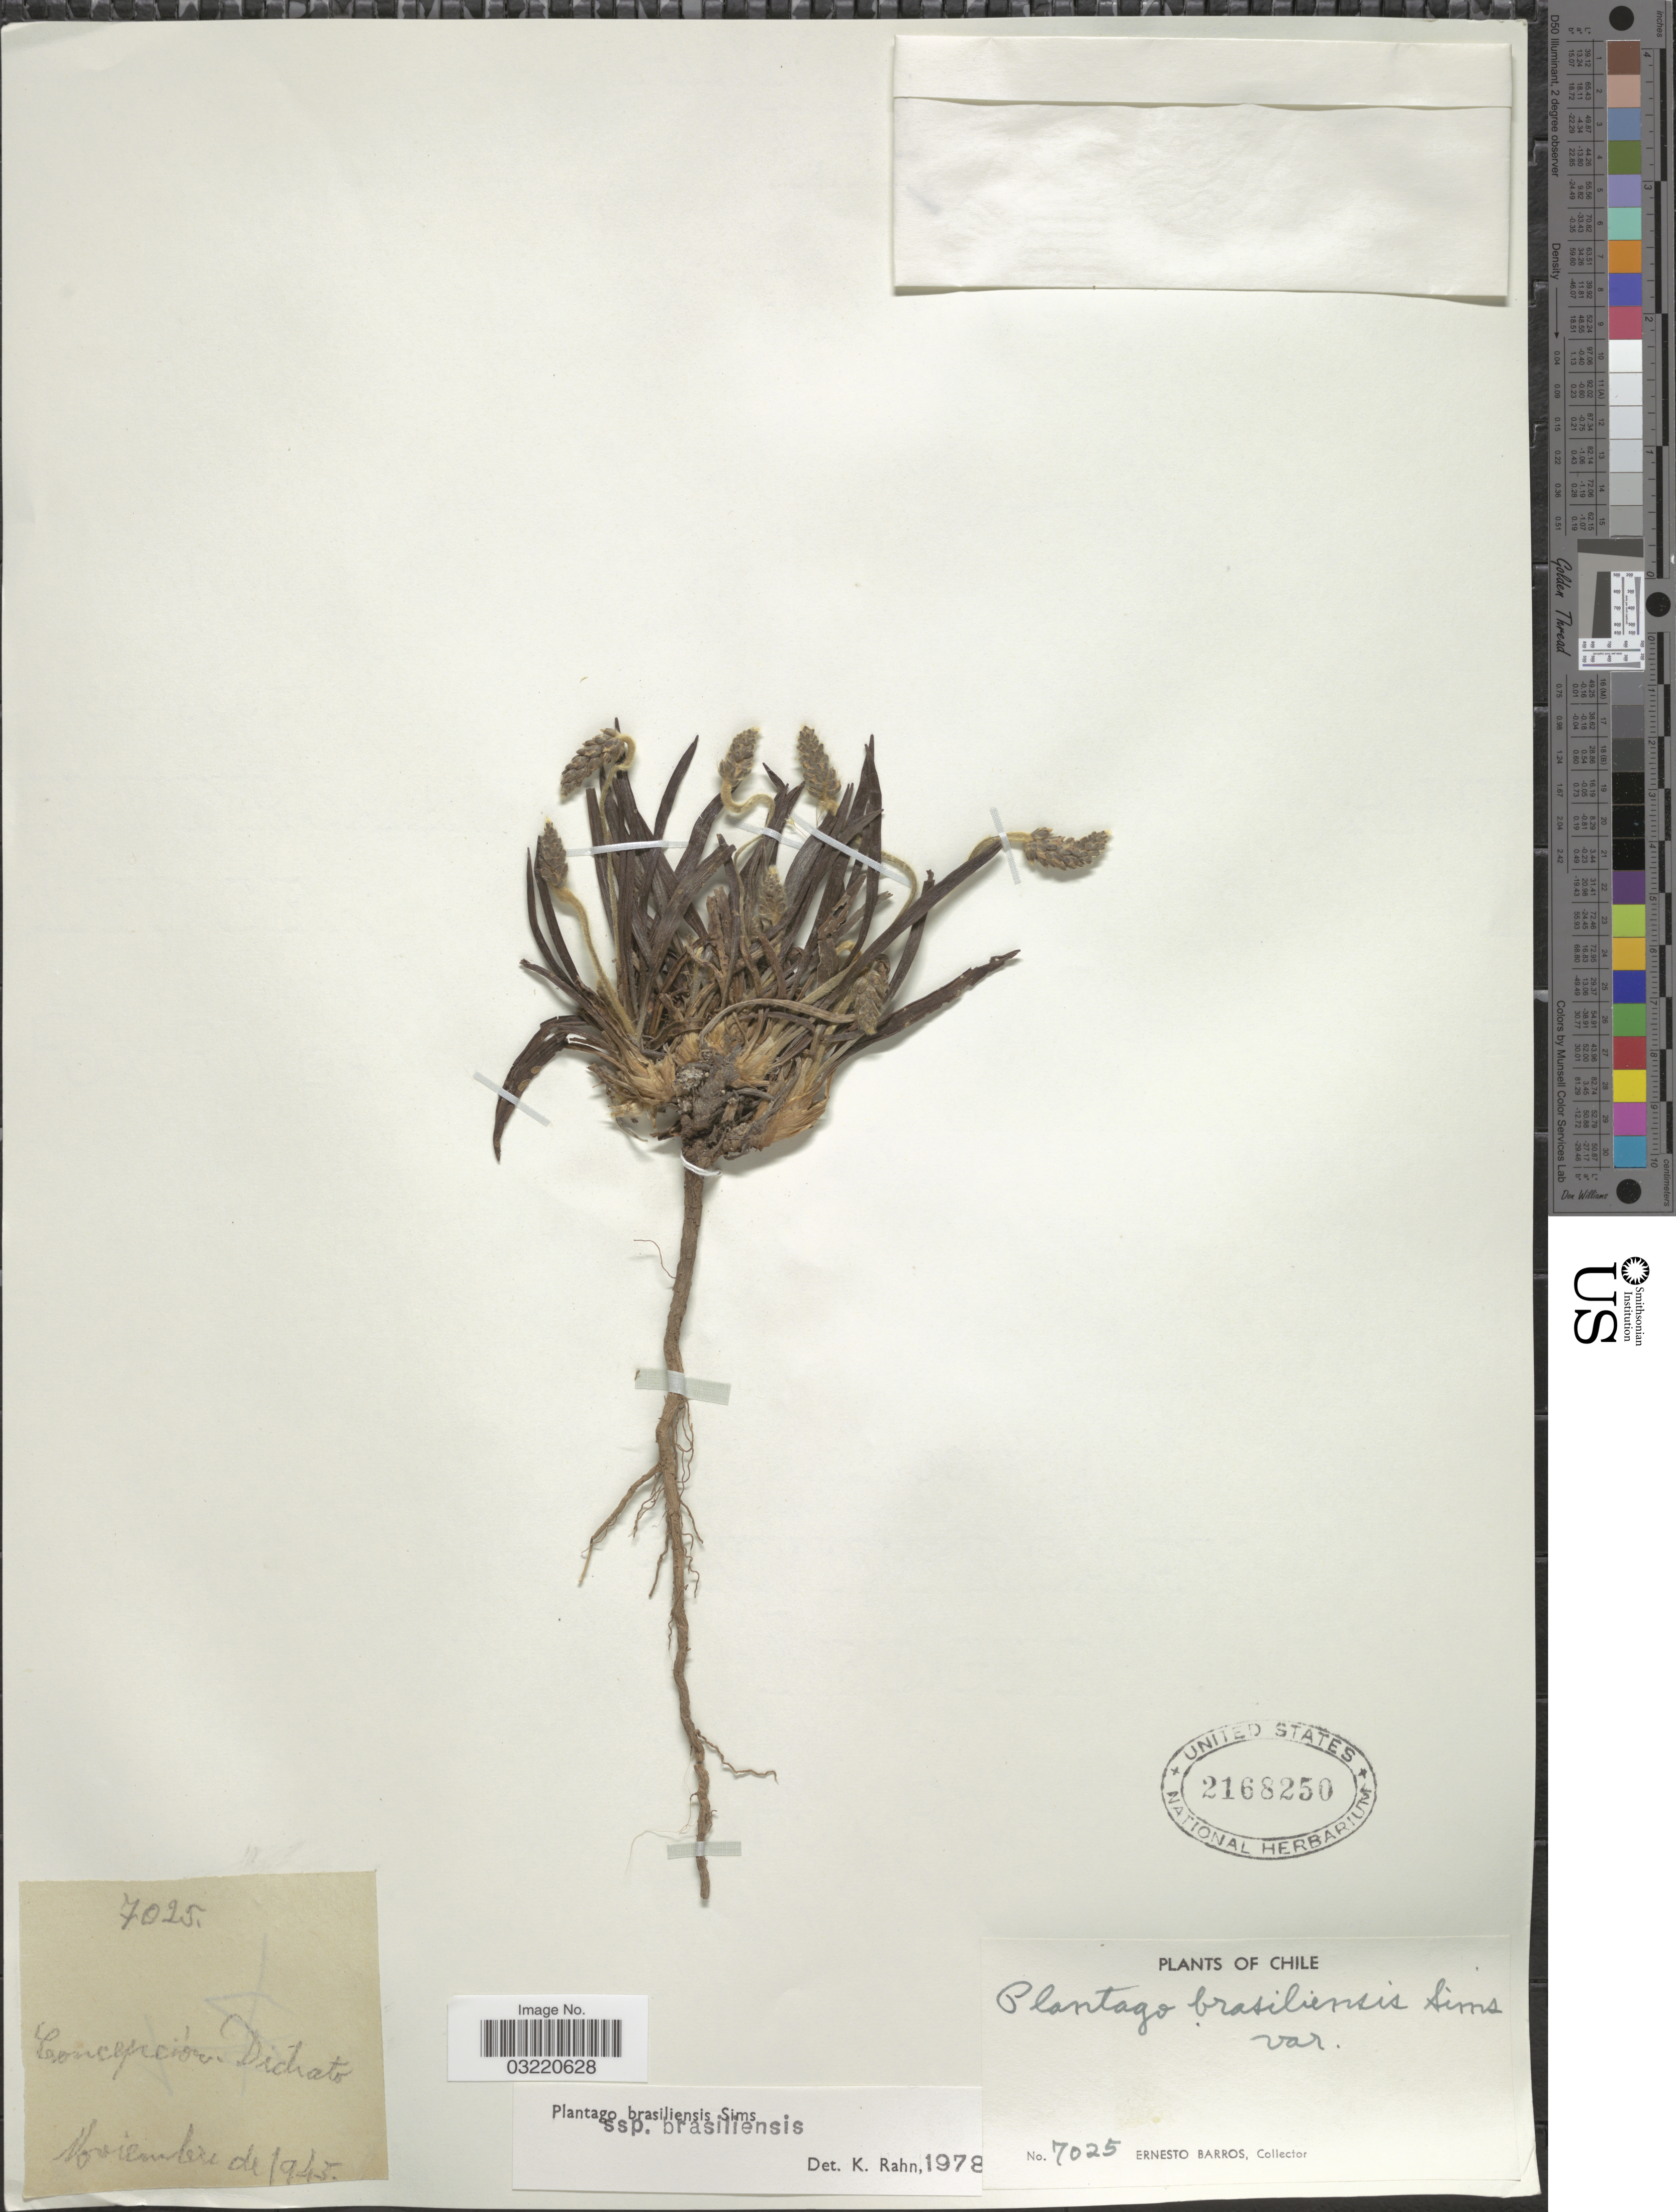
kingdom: Plantae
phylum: Tracheophyta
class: Magnoliopsida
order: Lamiales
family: Plantaginaceae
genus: Plantago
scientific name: Plantago brasiliensis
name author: Sims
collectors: E. Barros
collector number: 7025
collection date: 1945-11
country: Chile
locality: Concepción. Dichato.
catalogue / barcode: US 2168250